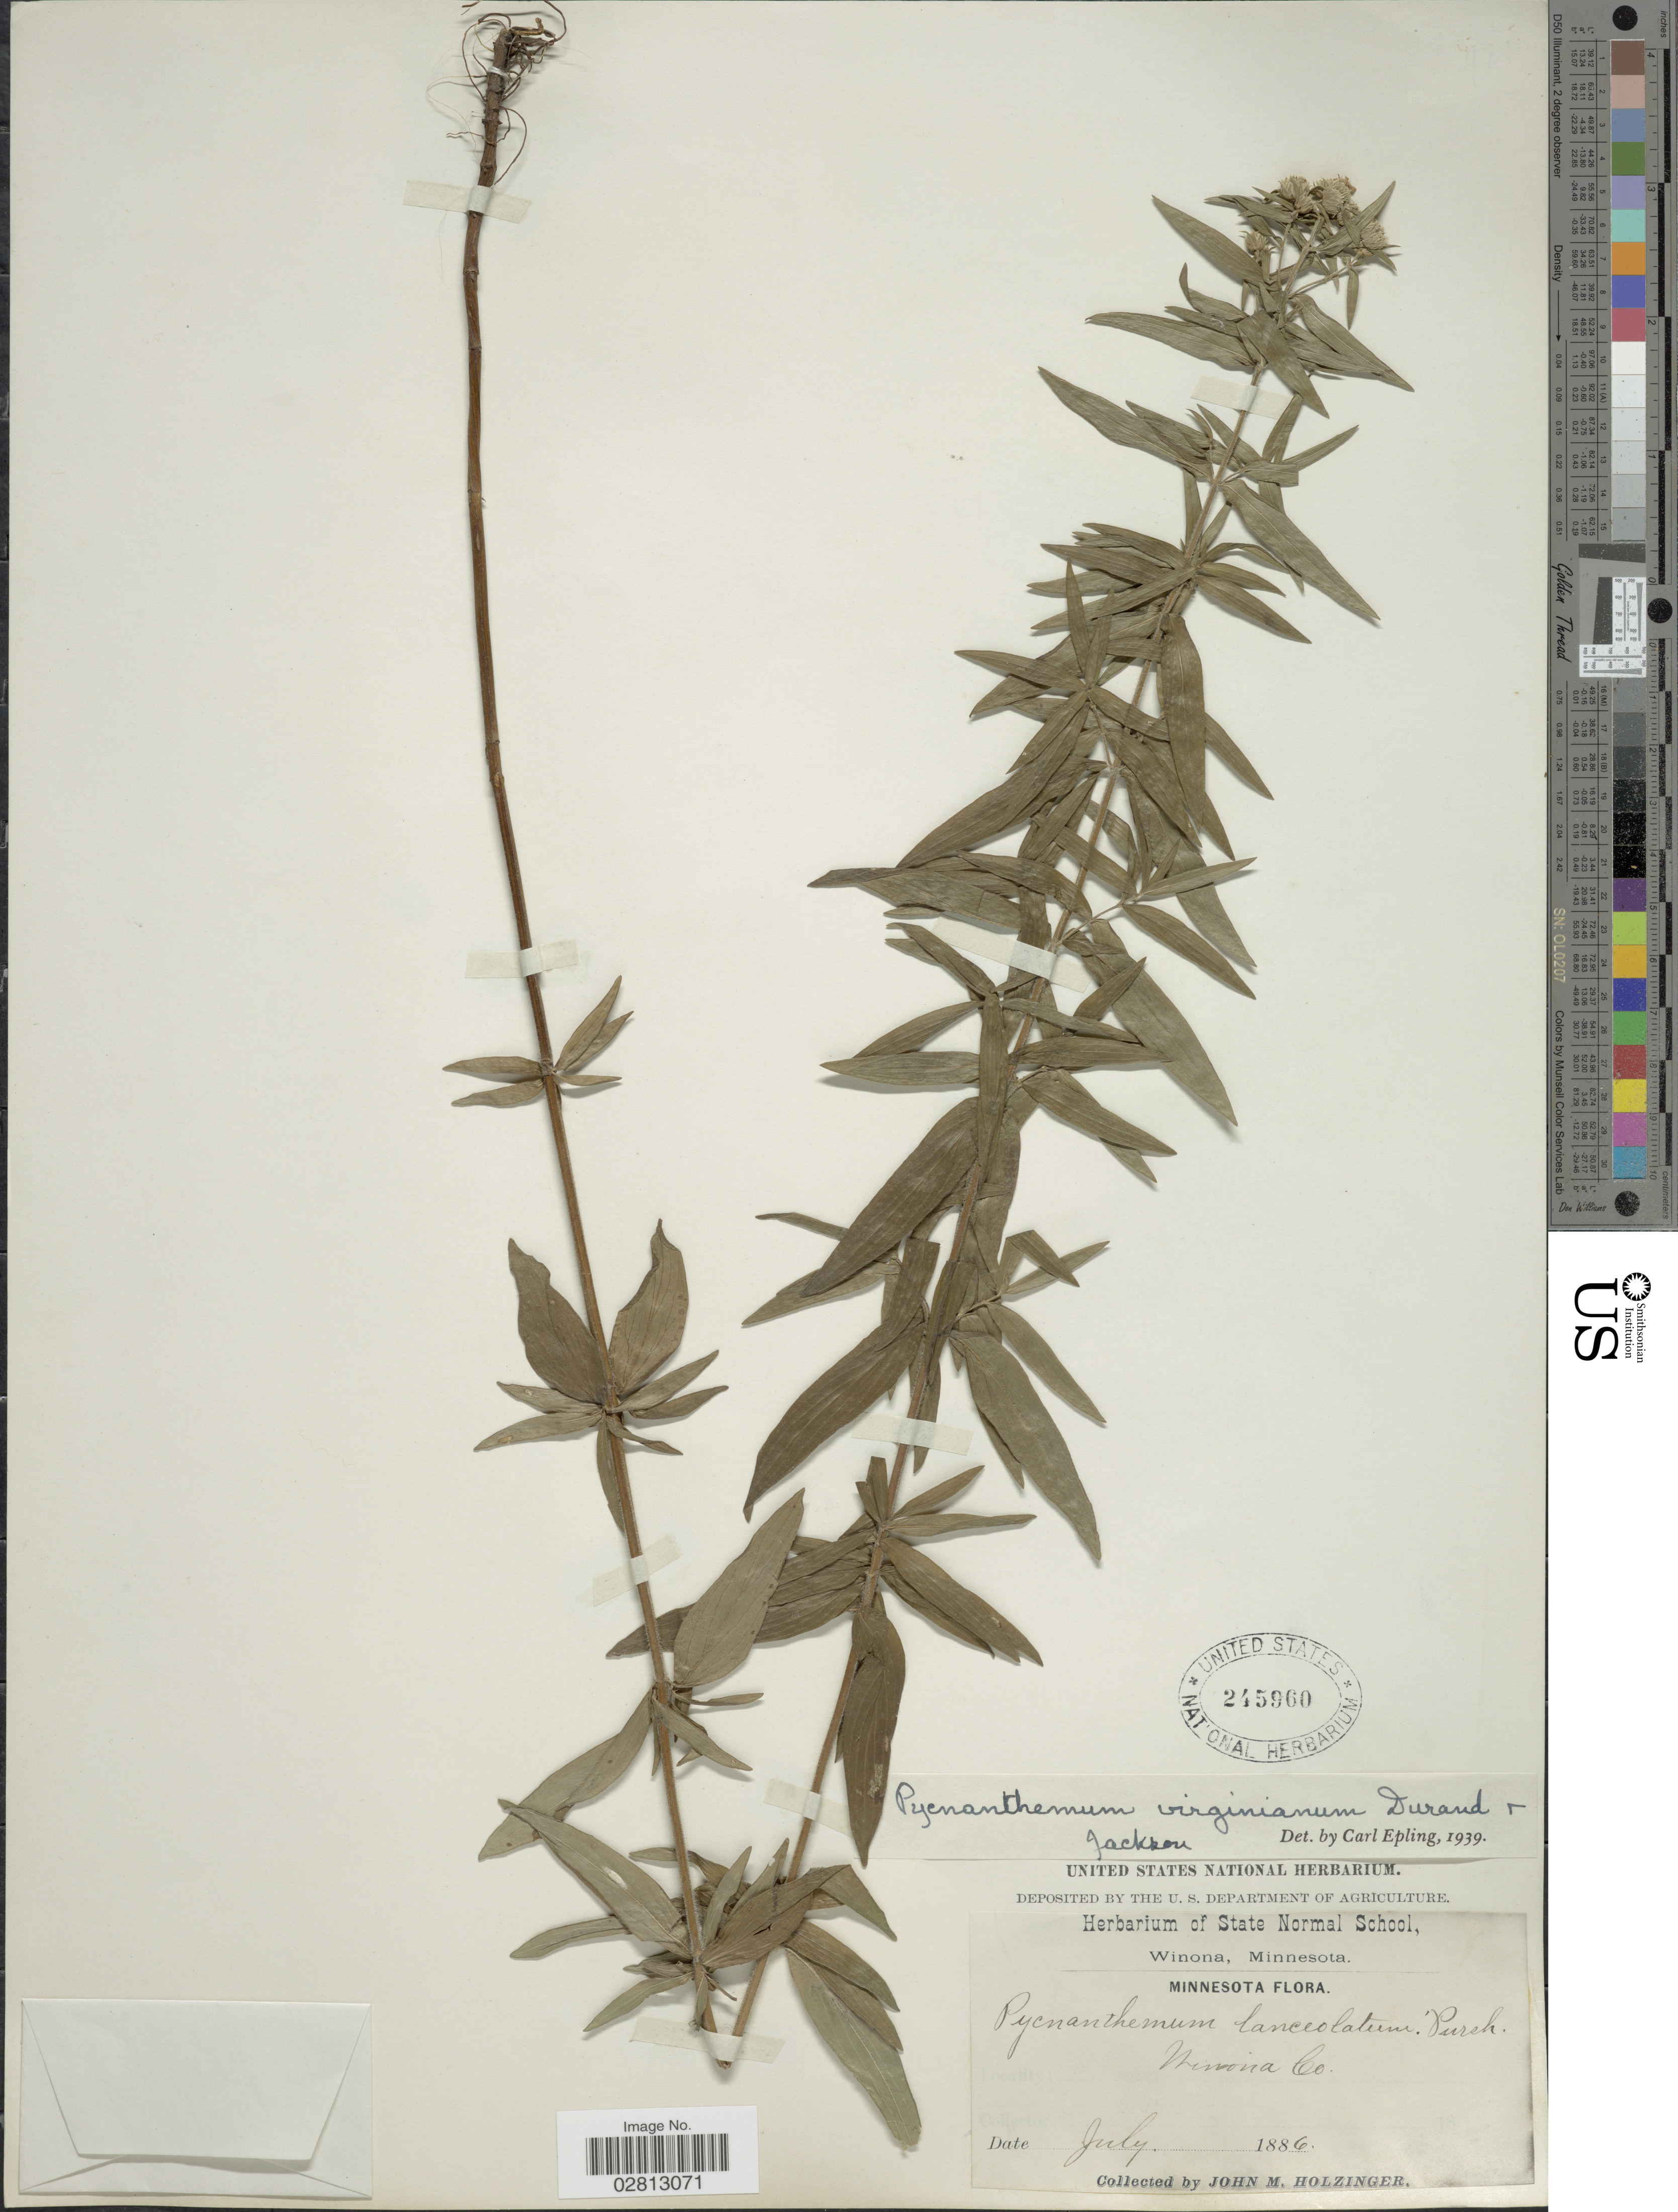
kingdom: Plantae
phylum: Tracheophyta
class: Magnoliopsida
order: Lamiales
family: Lamiaceae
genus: Pycnanthemum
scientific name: Pycnanthemum virginianum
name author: (L.) Durand & B.D. Jacks. ex B.L. Rob. & Fernald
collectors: J. M. Holzinger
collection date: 1886-07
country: United States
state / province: Minnesota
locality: Winona Co.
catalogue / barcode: US 245960